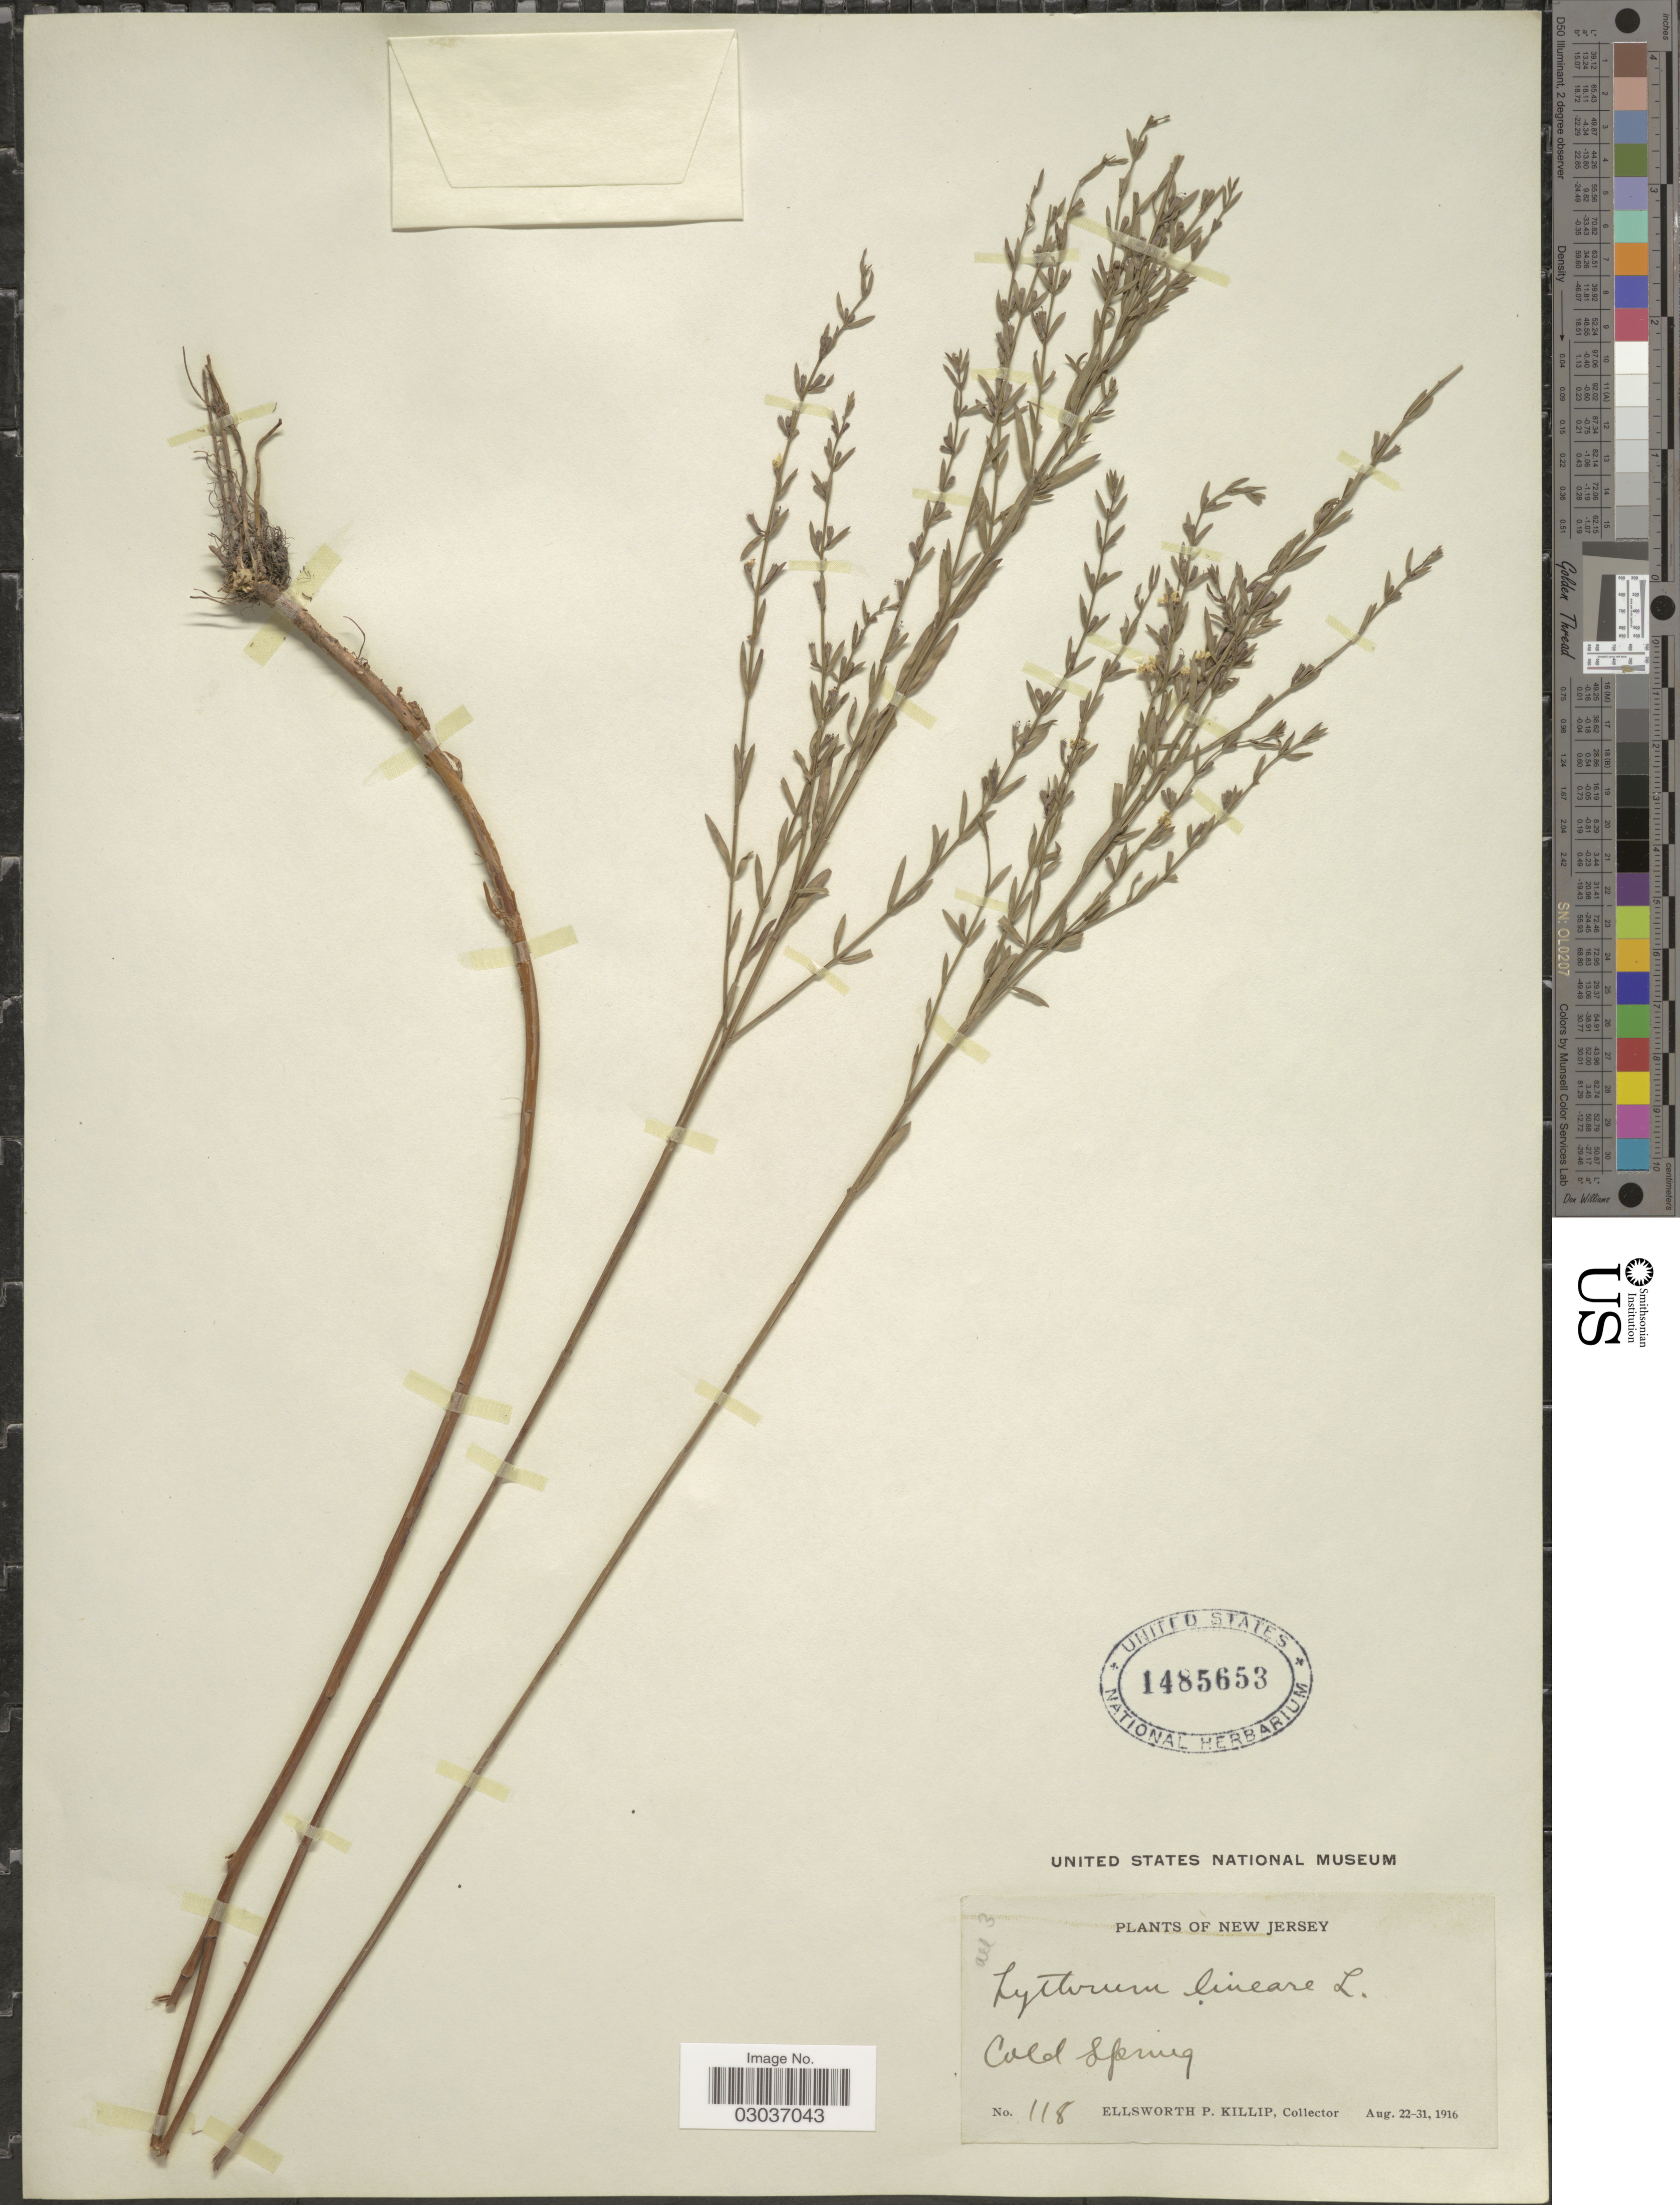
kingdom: Plantae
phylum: Tracheophyta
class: Magnoliopsida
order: Myrtales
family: Lythraceae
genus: Lythrum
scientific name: Lythrum lineare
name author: L.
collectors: E. P. Killip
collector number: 118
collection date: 1916-08-22/1916-08-31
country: United States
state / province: New Jersey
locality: Cold Spring.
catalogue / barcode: US 1485653